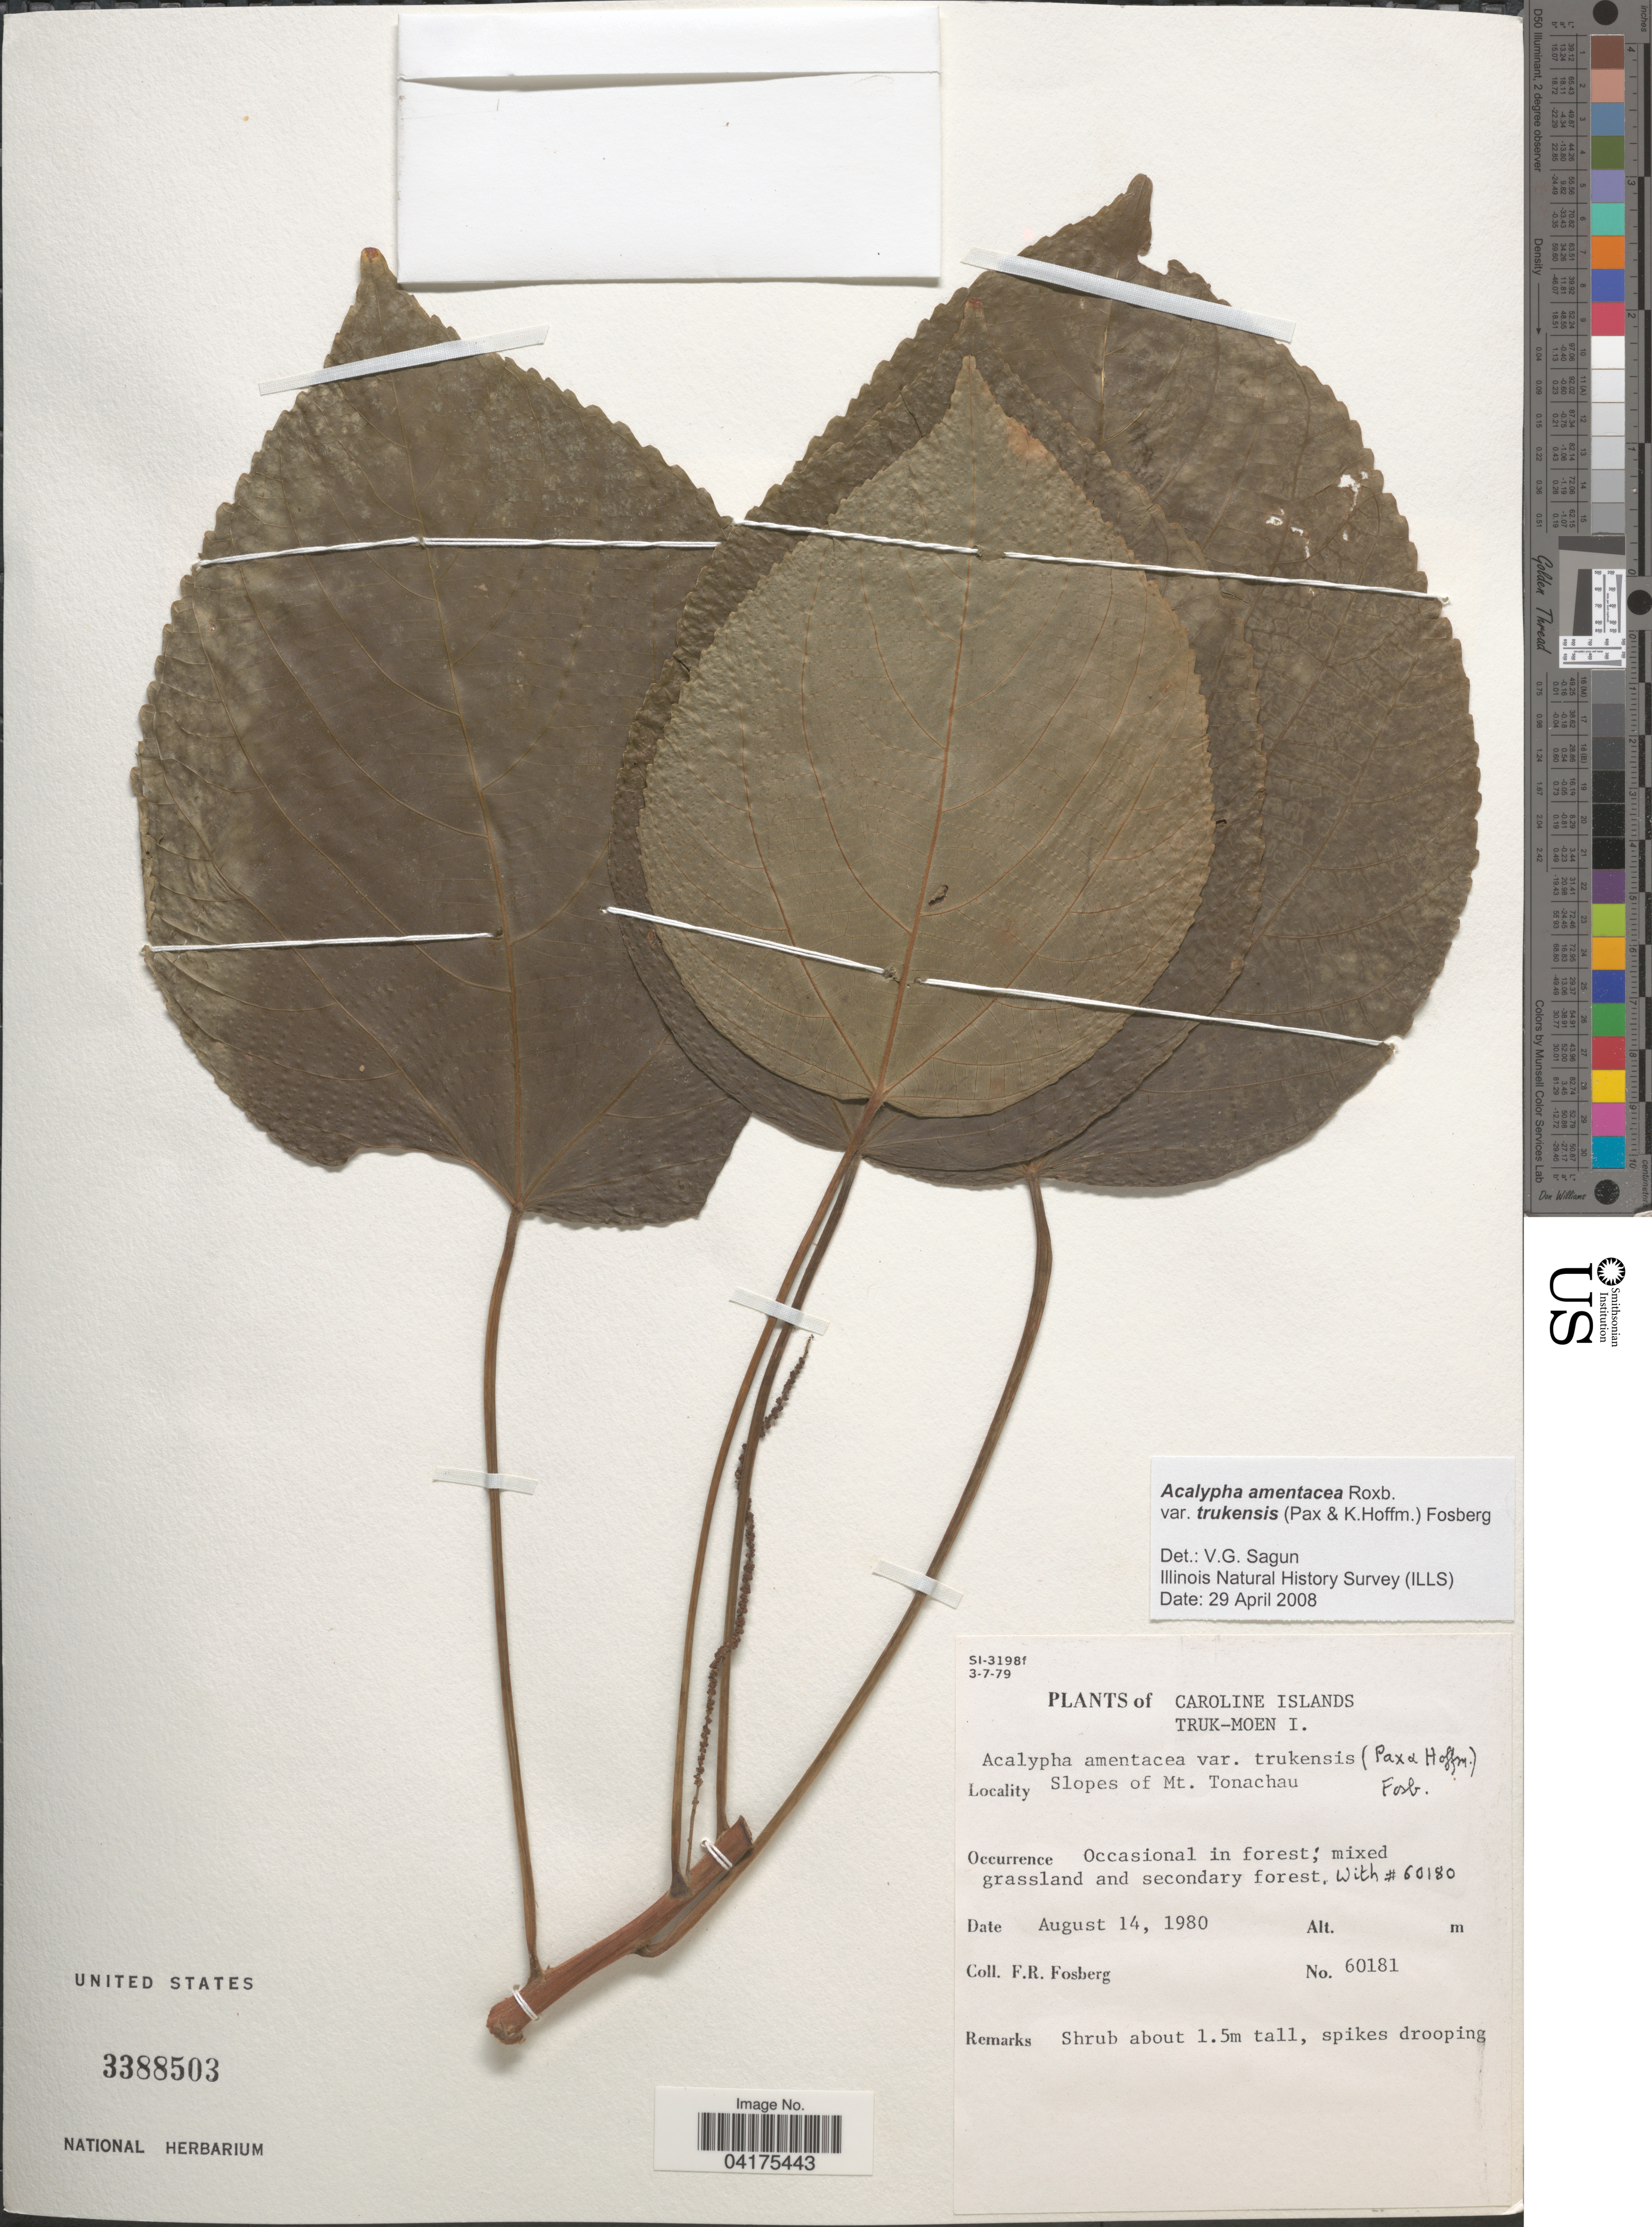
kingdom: Plantae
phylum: Tracheophyta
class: Magnoliopsida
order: Malpighiales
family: Euphorbiaceae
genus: Acalypha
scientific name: Acalypha amentacea var. trukensis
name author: (Pax & Hoffm.) Fosberg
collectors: F. R. Fosberg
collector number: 60181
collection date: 1980-08-14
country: Micronesia, Federated States of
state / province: Truk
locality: Caroline Islands. Moen I. Slopes of Mt. Tonachau.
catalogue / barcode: US 3388503